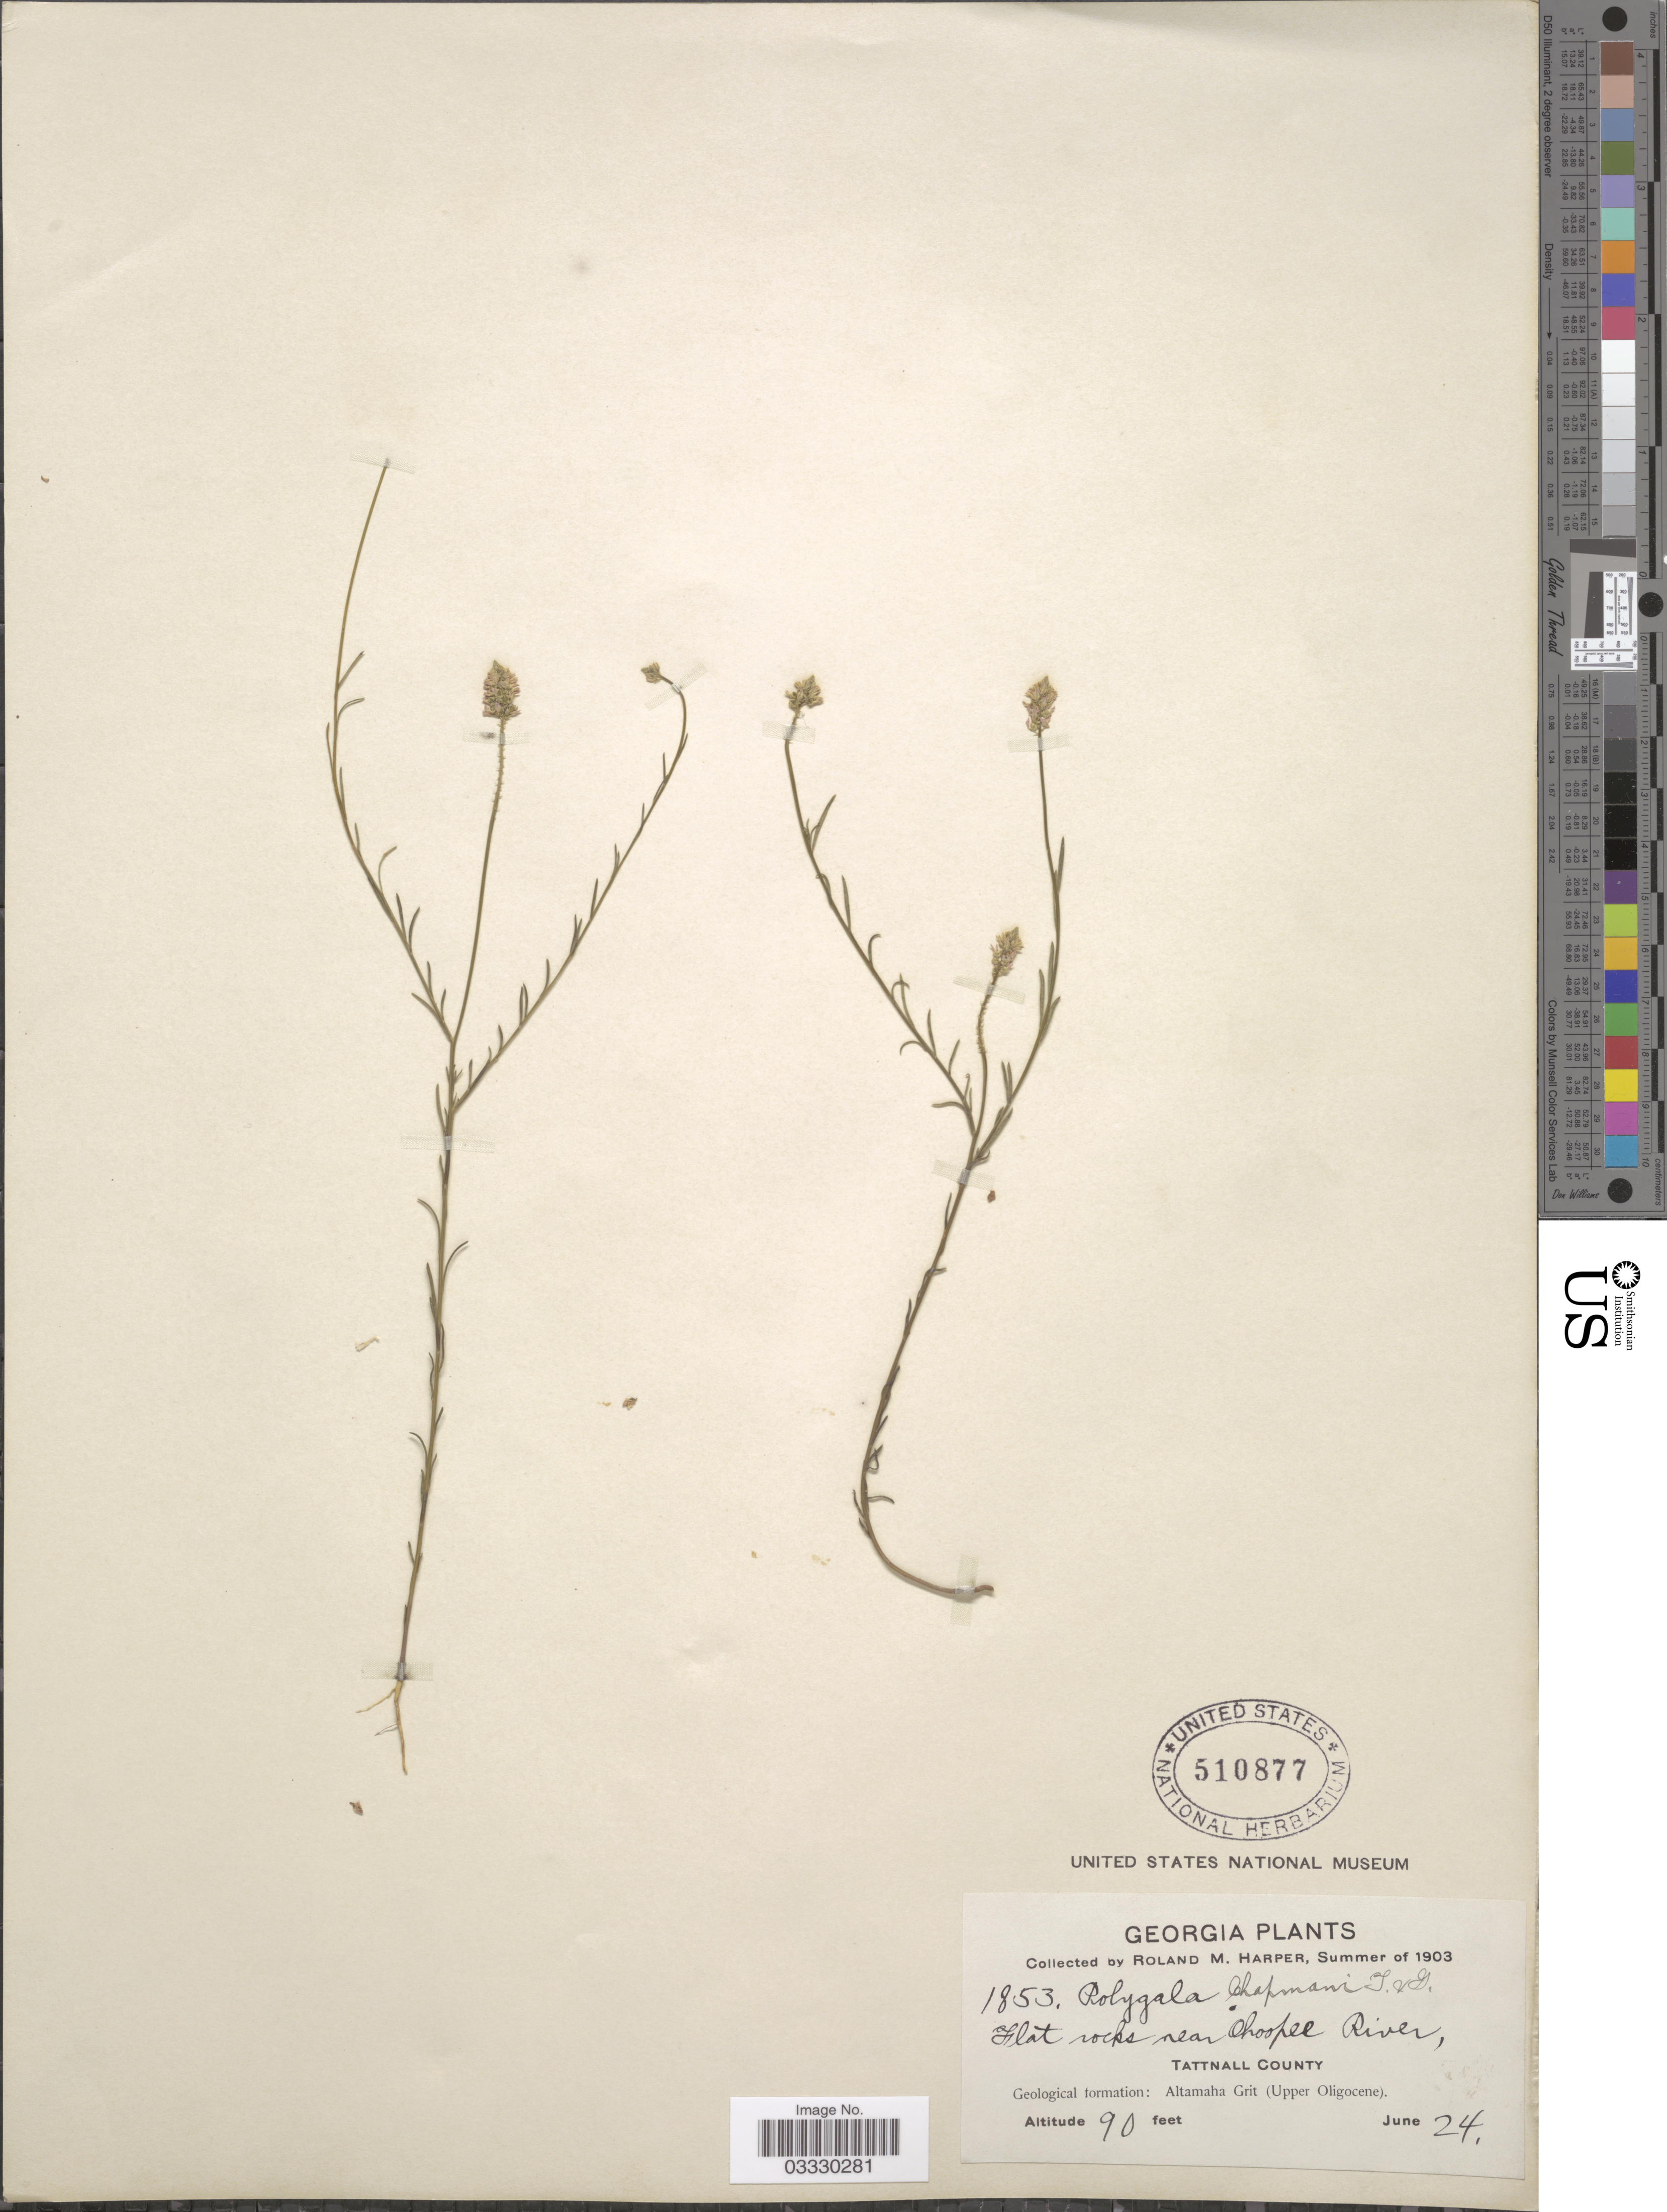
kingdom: Plantae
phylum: Tracheophyta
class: Magnoliopsida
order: Fabales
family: Polygalaceae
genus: Polygala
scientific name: Polygala chapmanii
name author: Torr. & A. Gray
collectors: R. M. Harper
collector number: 1853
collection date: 1903-06-24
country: United States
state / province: Georgia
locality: Near Ohoopee River, Tattnall County. Geological formation: Altamaha Grit (Upper Oligocene).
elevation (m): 27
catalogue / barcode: US 510877